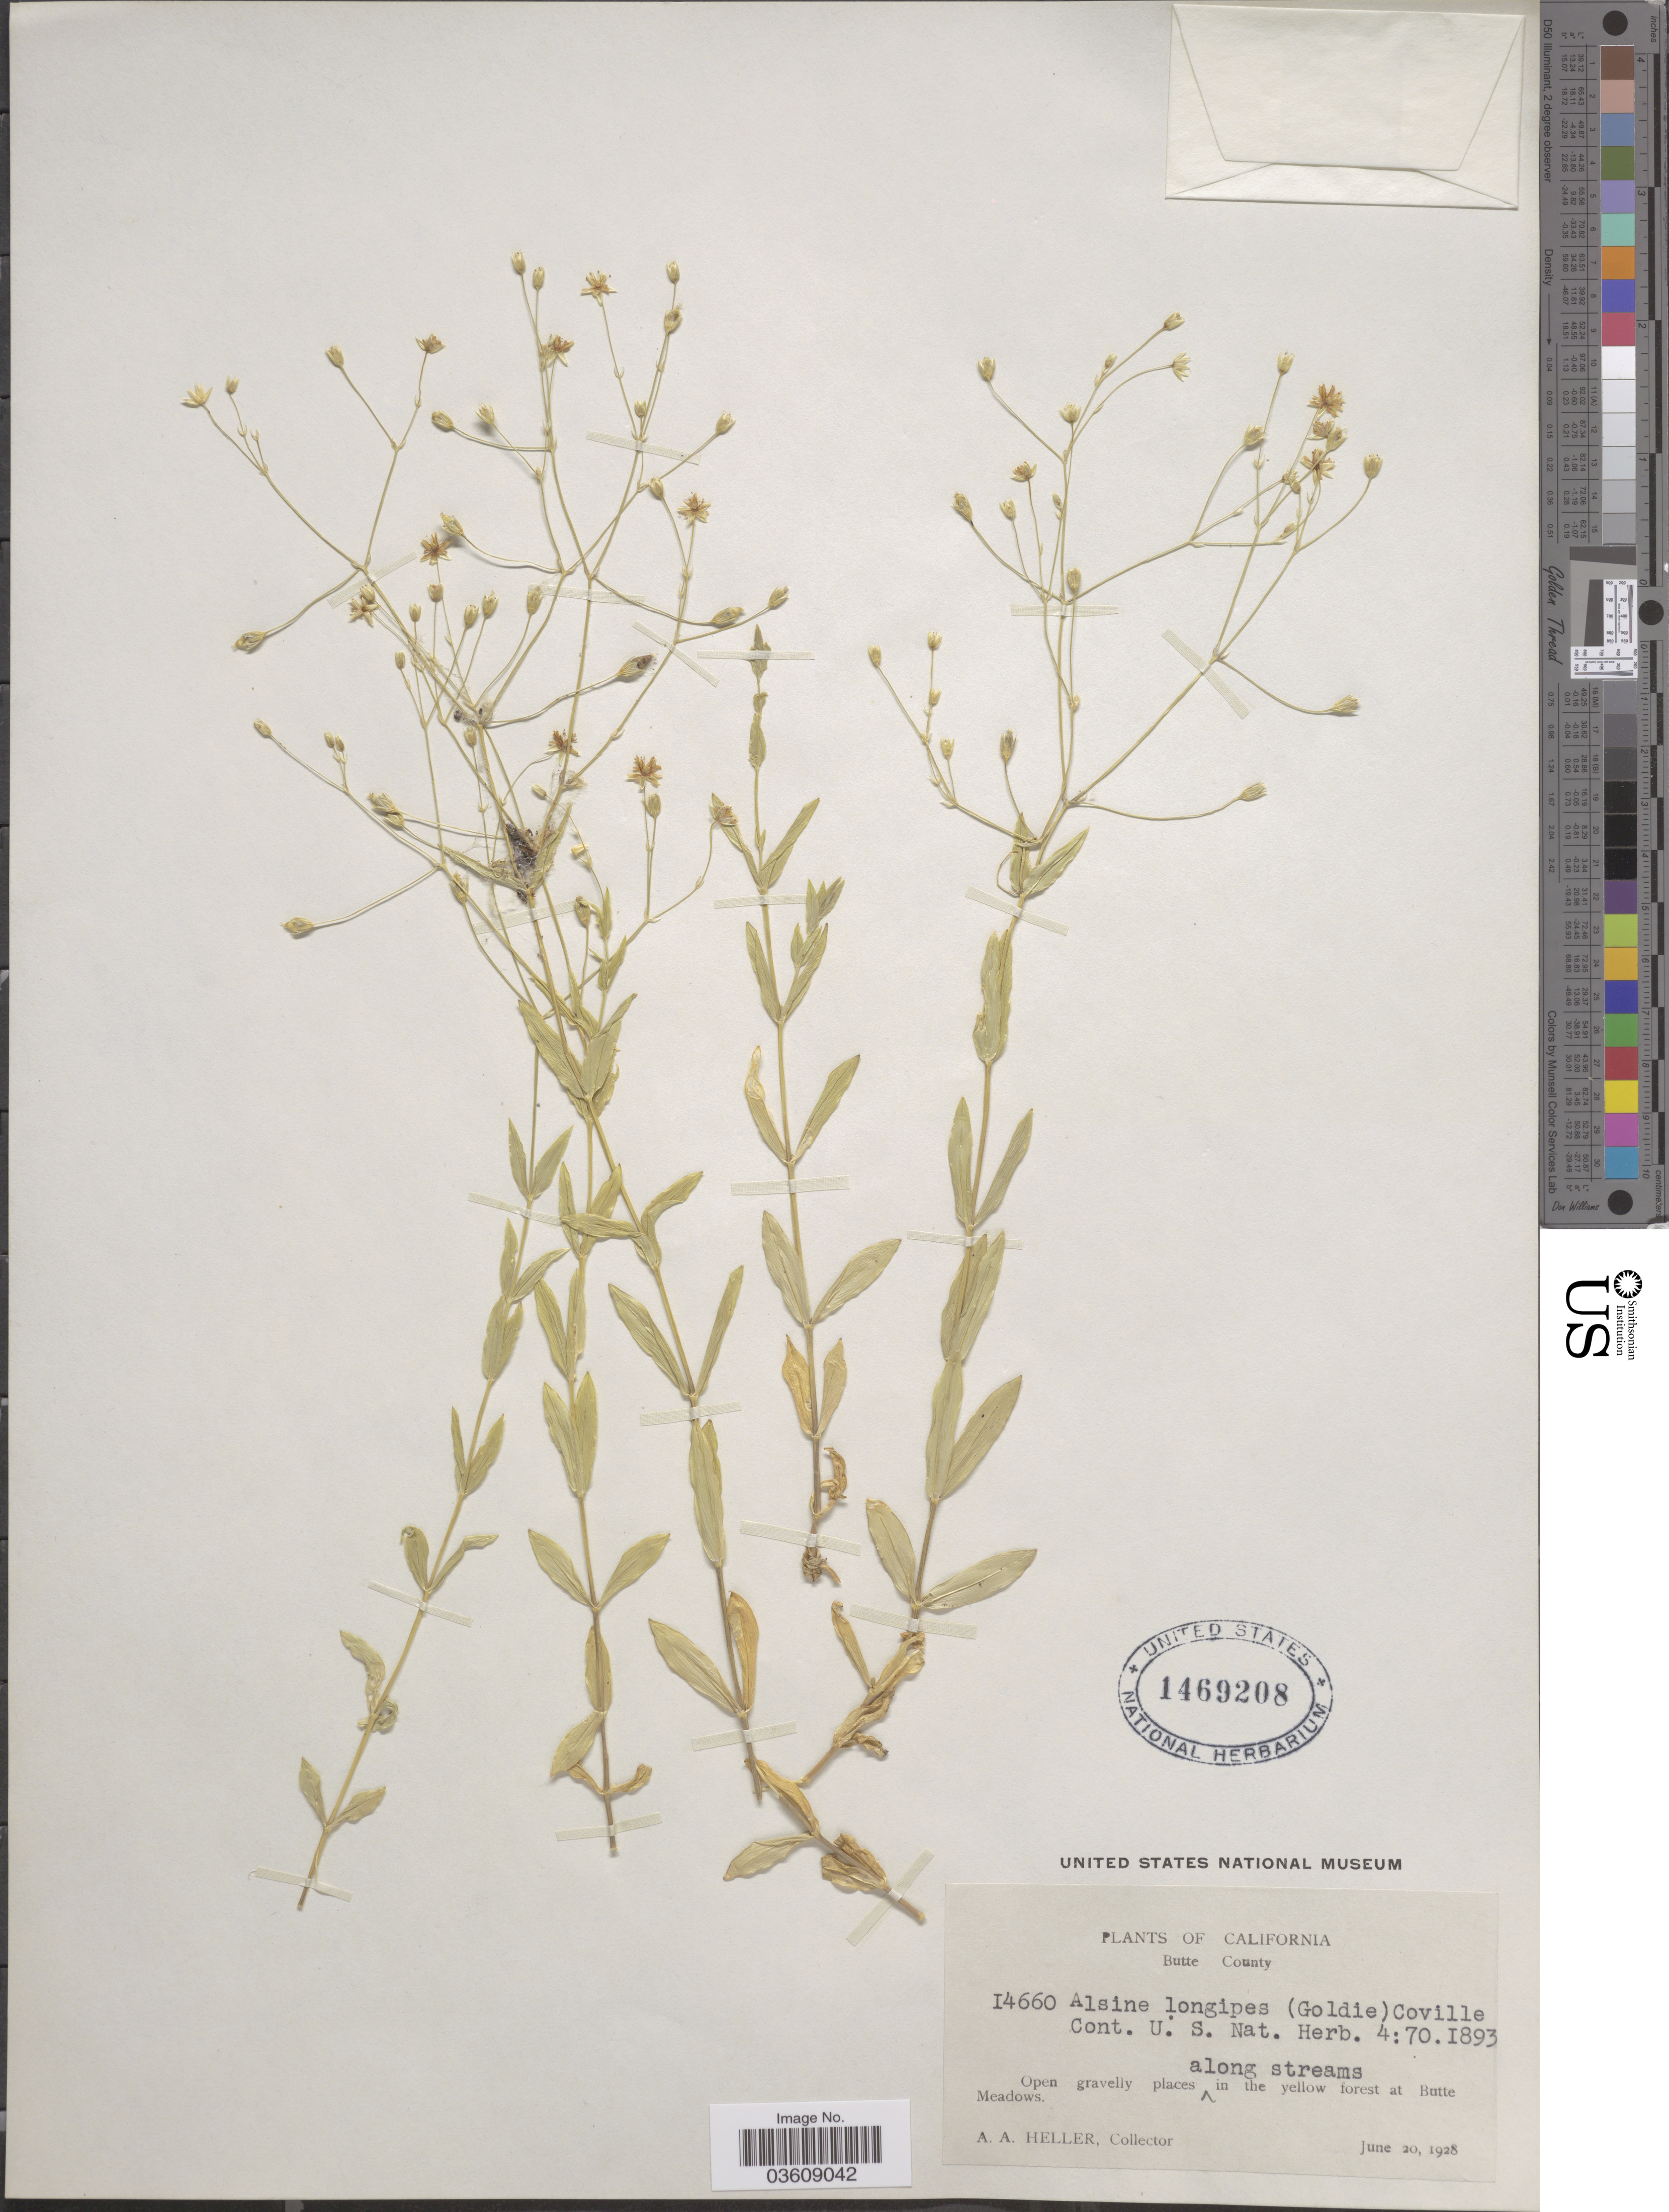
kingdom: Plantae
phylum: Tracheophyta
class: Magnoliopsida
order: Caryophyllales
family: Caryophyllaceae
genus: Stellaria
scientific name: Stellaria longipes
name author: Goldie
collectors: A. A. Heller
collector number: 14660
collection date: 1928-06-20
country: United States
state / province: California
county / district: Butte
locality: Butte County. At Butte Meadows.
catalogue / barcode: US 1469208